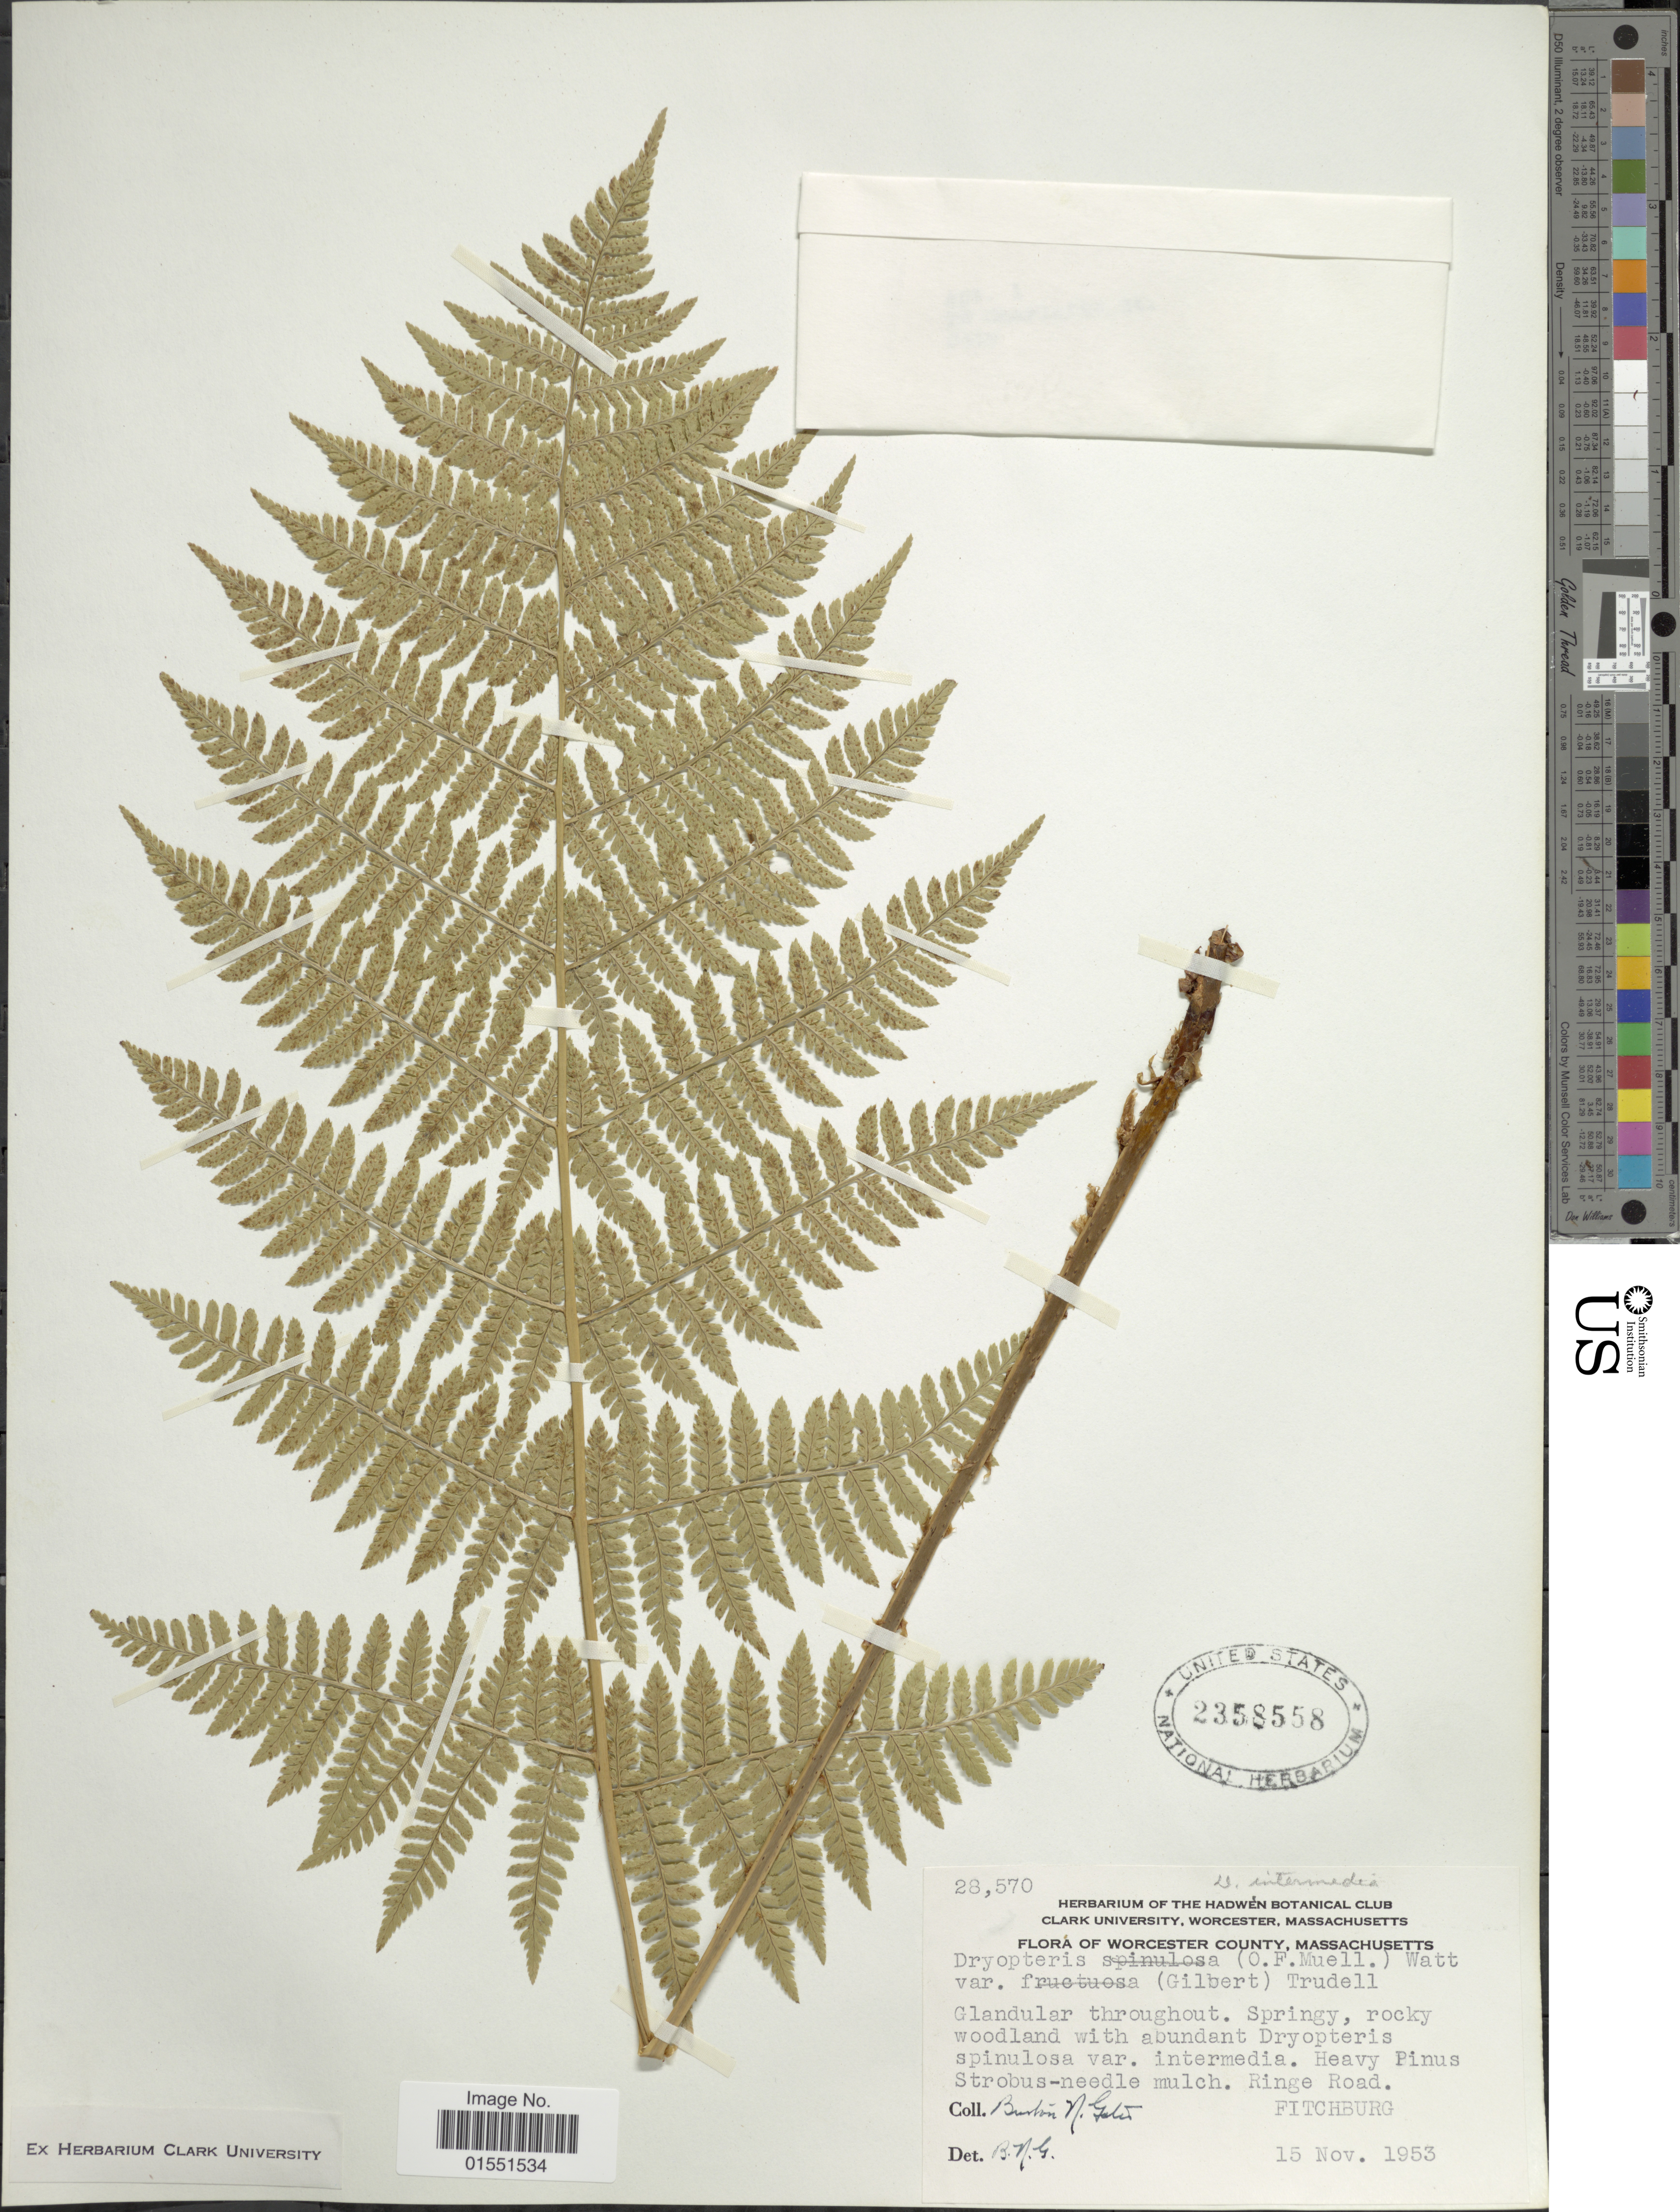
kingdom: Plantae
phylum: Tracheophyta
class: Polypodiopsida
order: Polypodiales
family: Dryopteridaceae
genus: Dryopteris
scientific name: Dryopteris intermedia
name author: (Muhl.) A. Gray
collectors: B. Galet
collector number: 28570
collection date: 1953-11-15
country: United States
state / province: Massachusetts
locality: Worcester County, Ringe Road. Fitchburg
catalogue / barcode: US 2358558